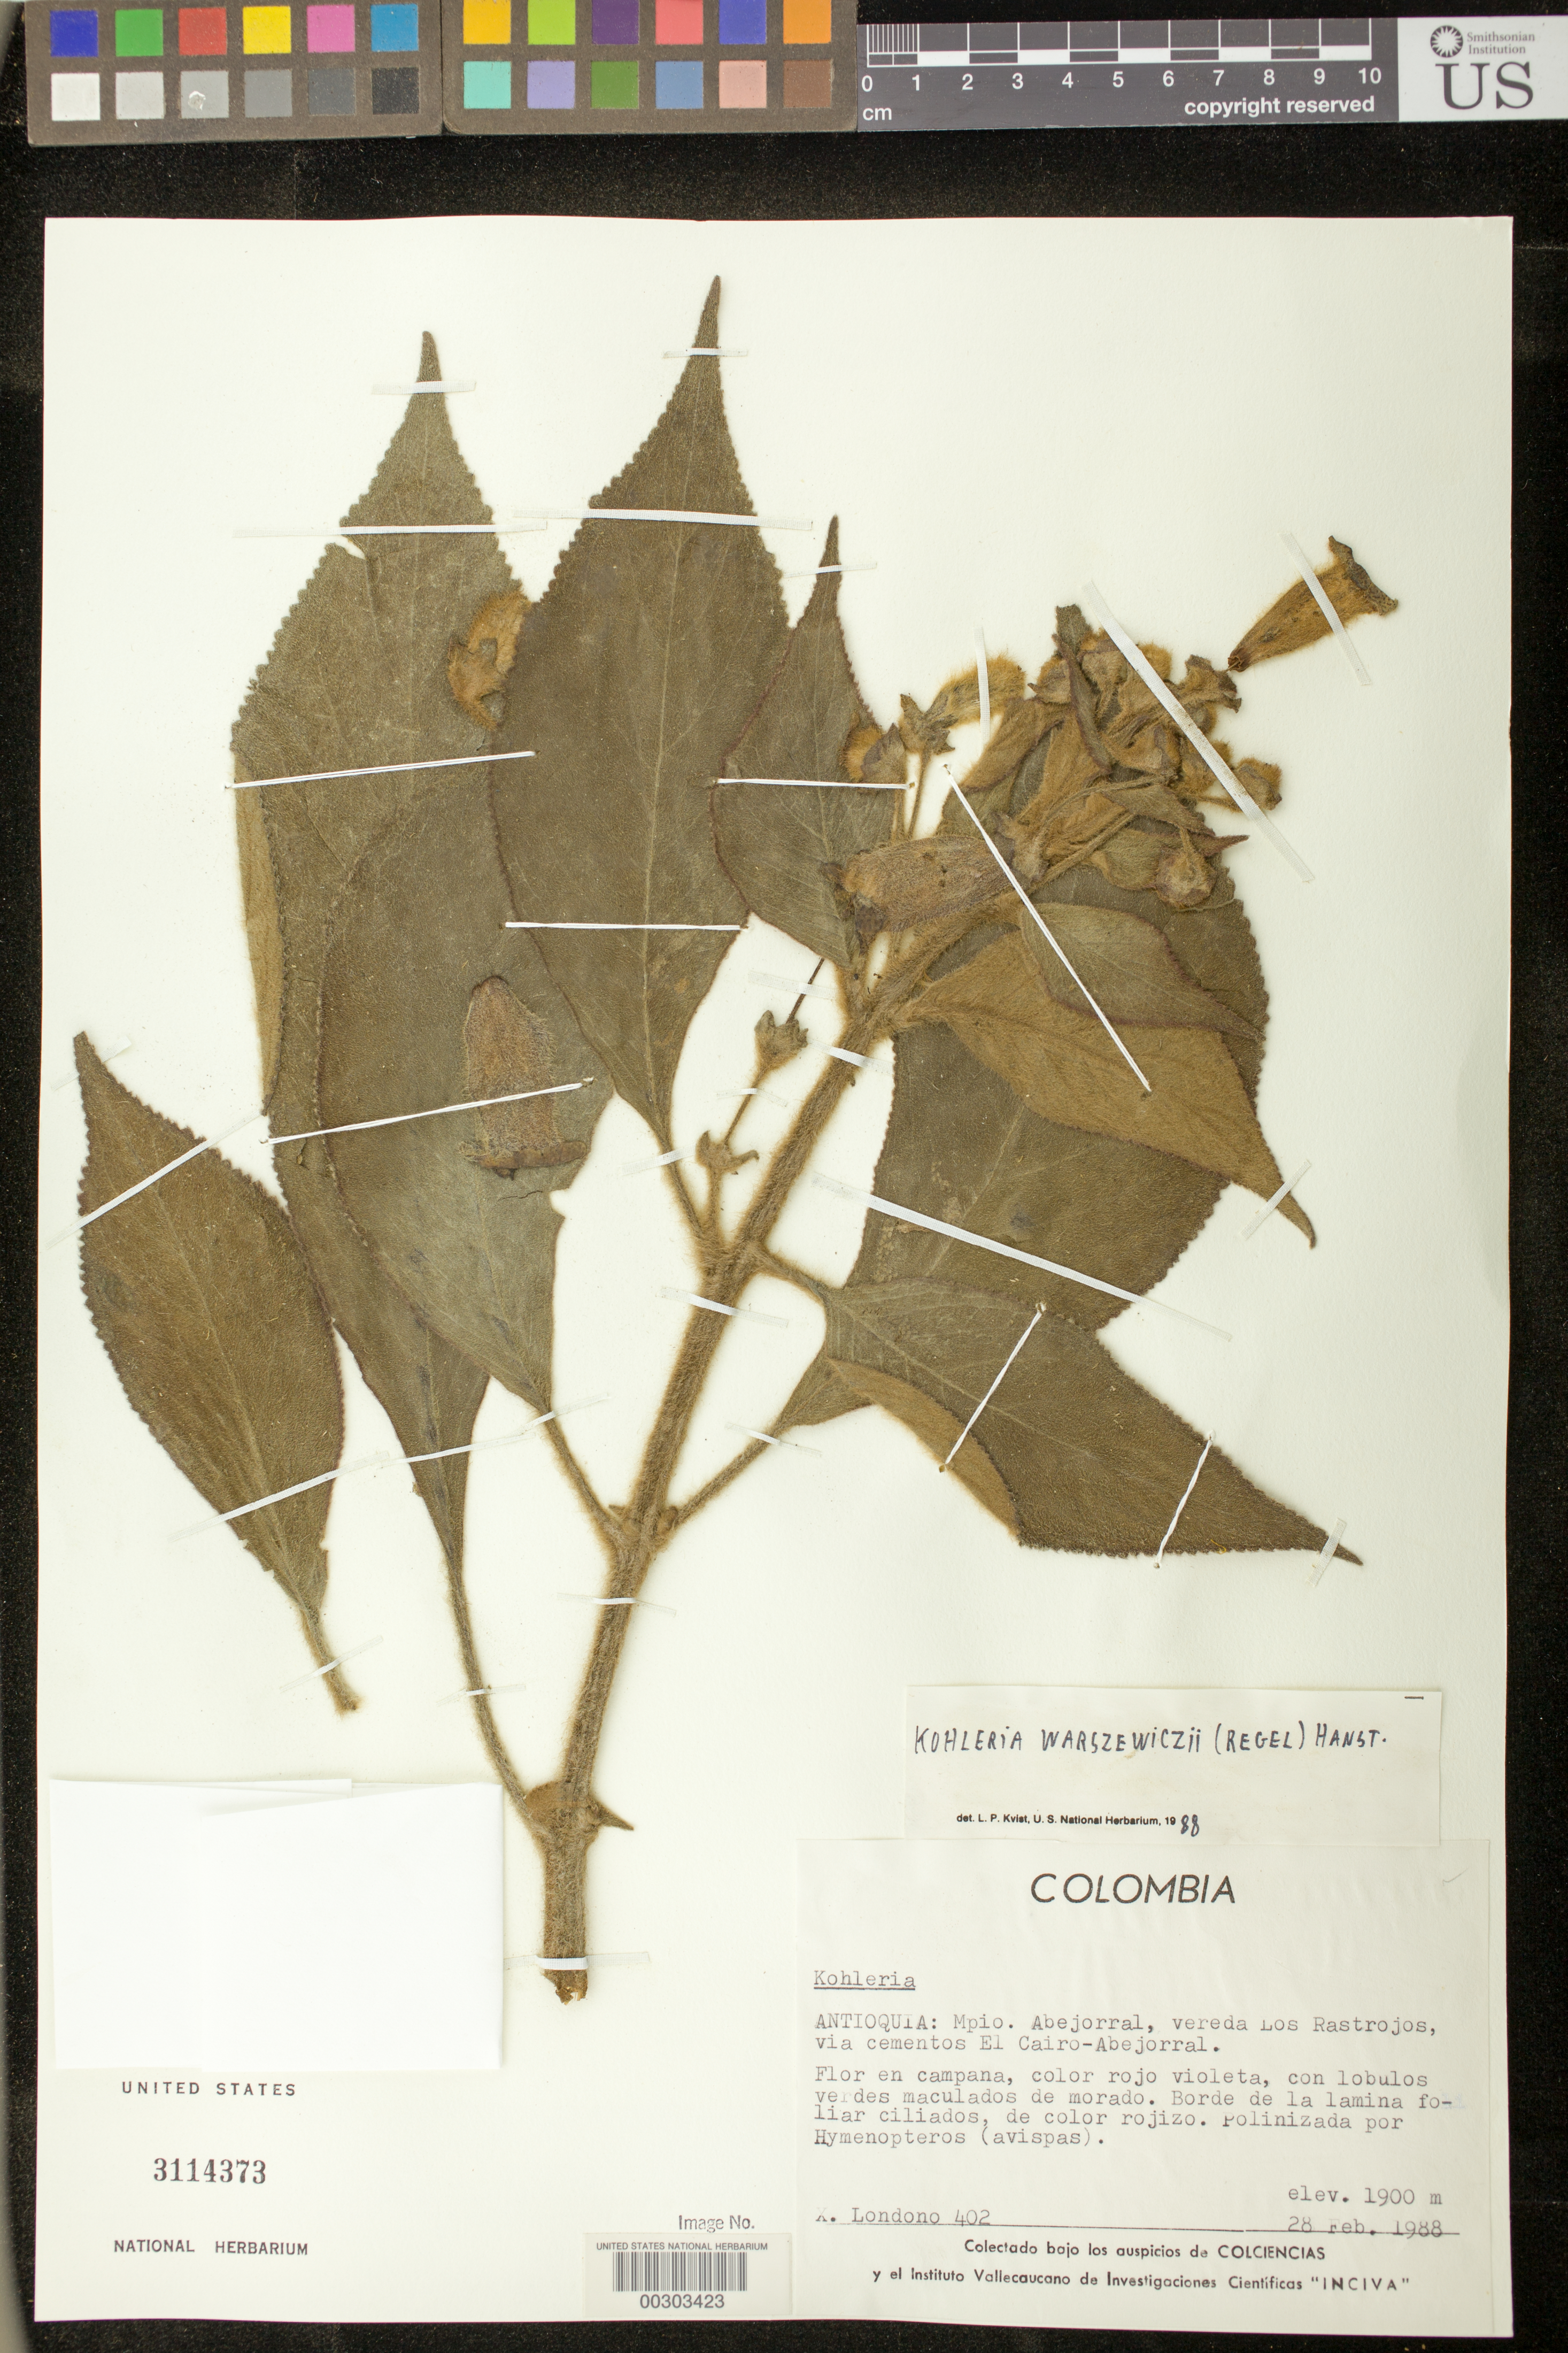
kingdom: Plantae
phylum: Tracheophyta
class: Magnoliopsida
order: Lamiales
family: Gesneriaceae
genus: Kohleria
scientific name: Kohleria warszewiczii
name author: (Regel) Hanst.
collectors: X. Londoño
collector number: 402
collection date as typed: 28 Feb 1988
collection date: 1988-02-28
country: Colombia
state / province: Antioquia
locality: Mun. of Abejorral, vereda Los Rastrojos, via el Cairo-Abejorral road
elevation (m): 1900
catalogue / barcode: US 3114373